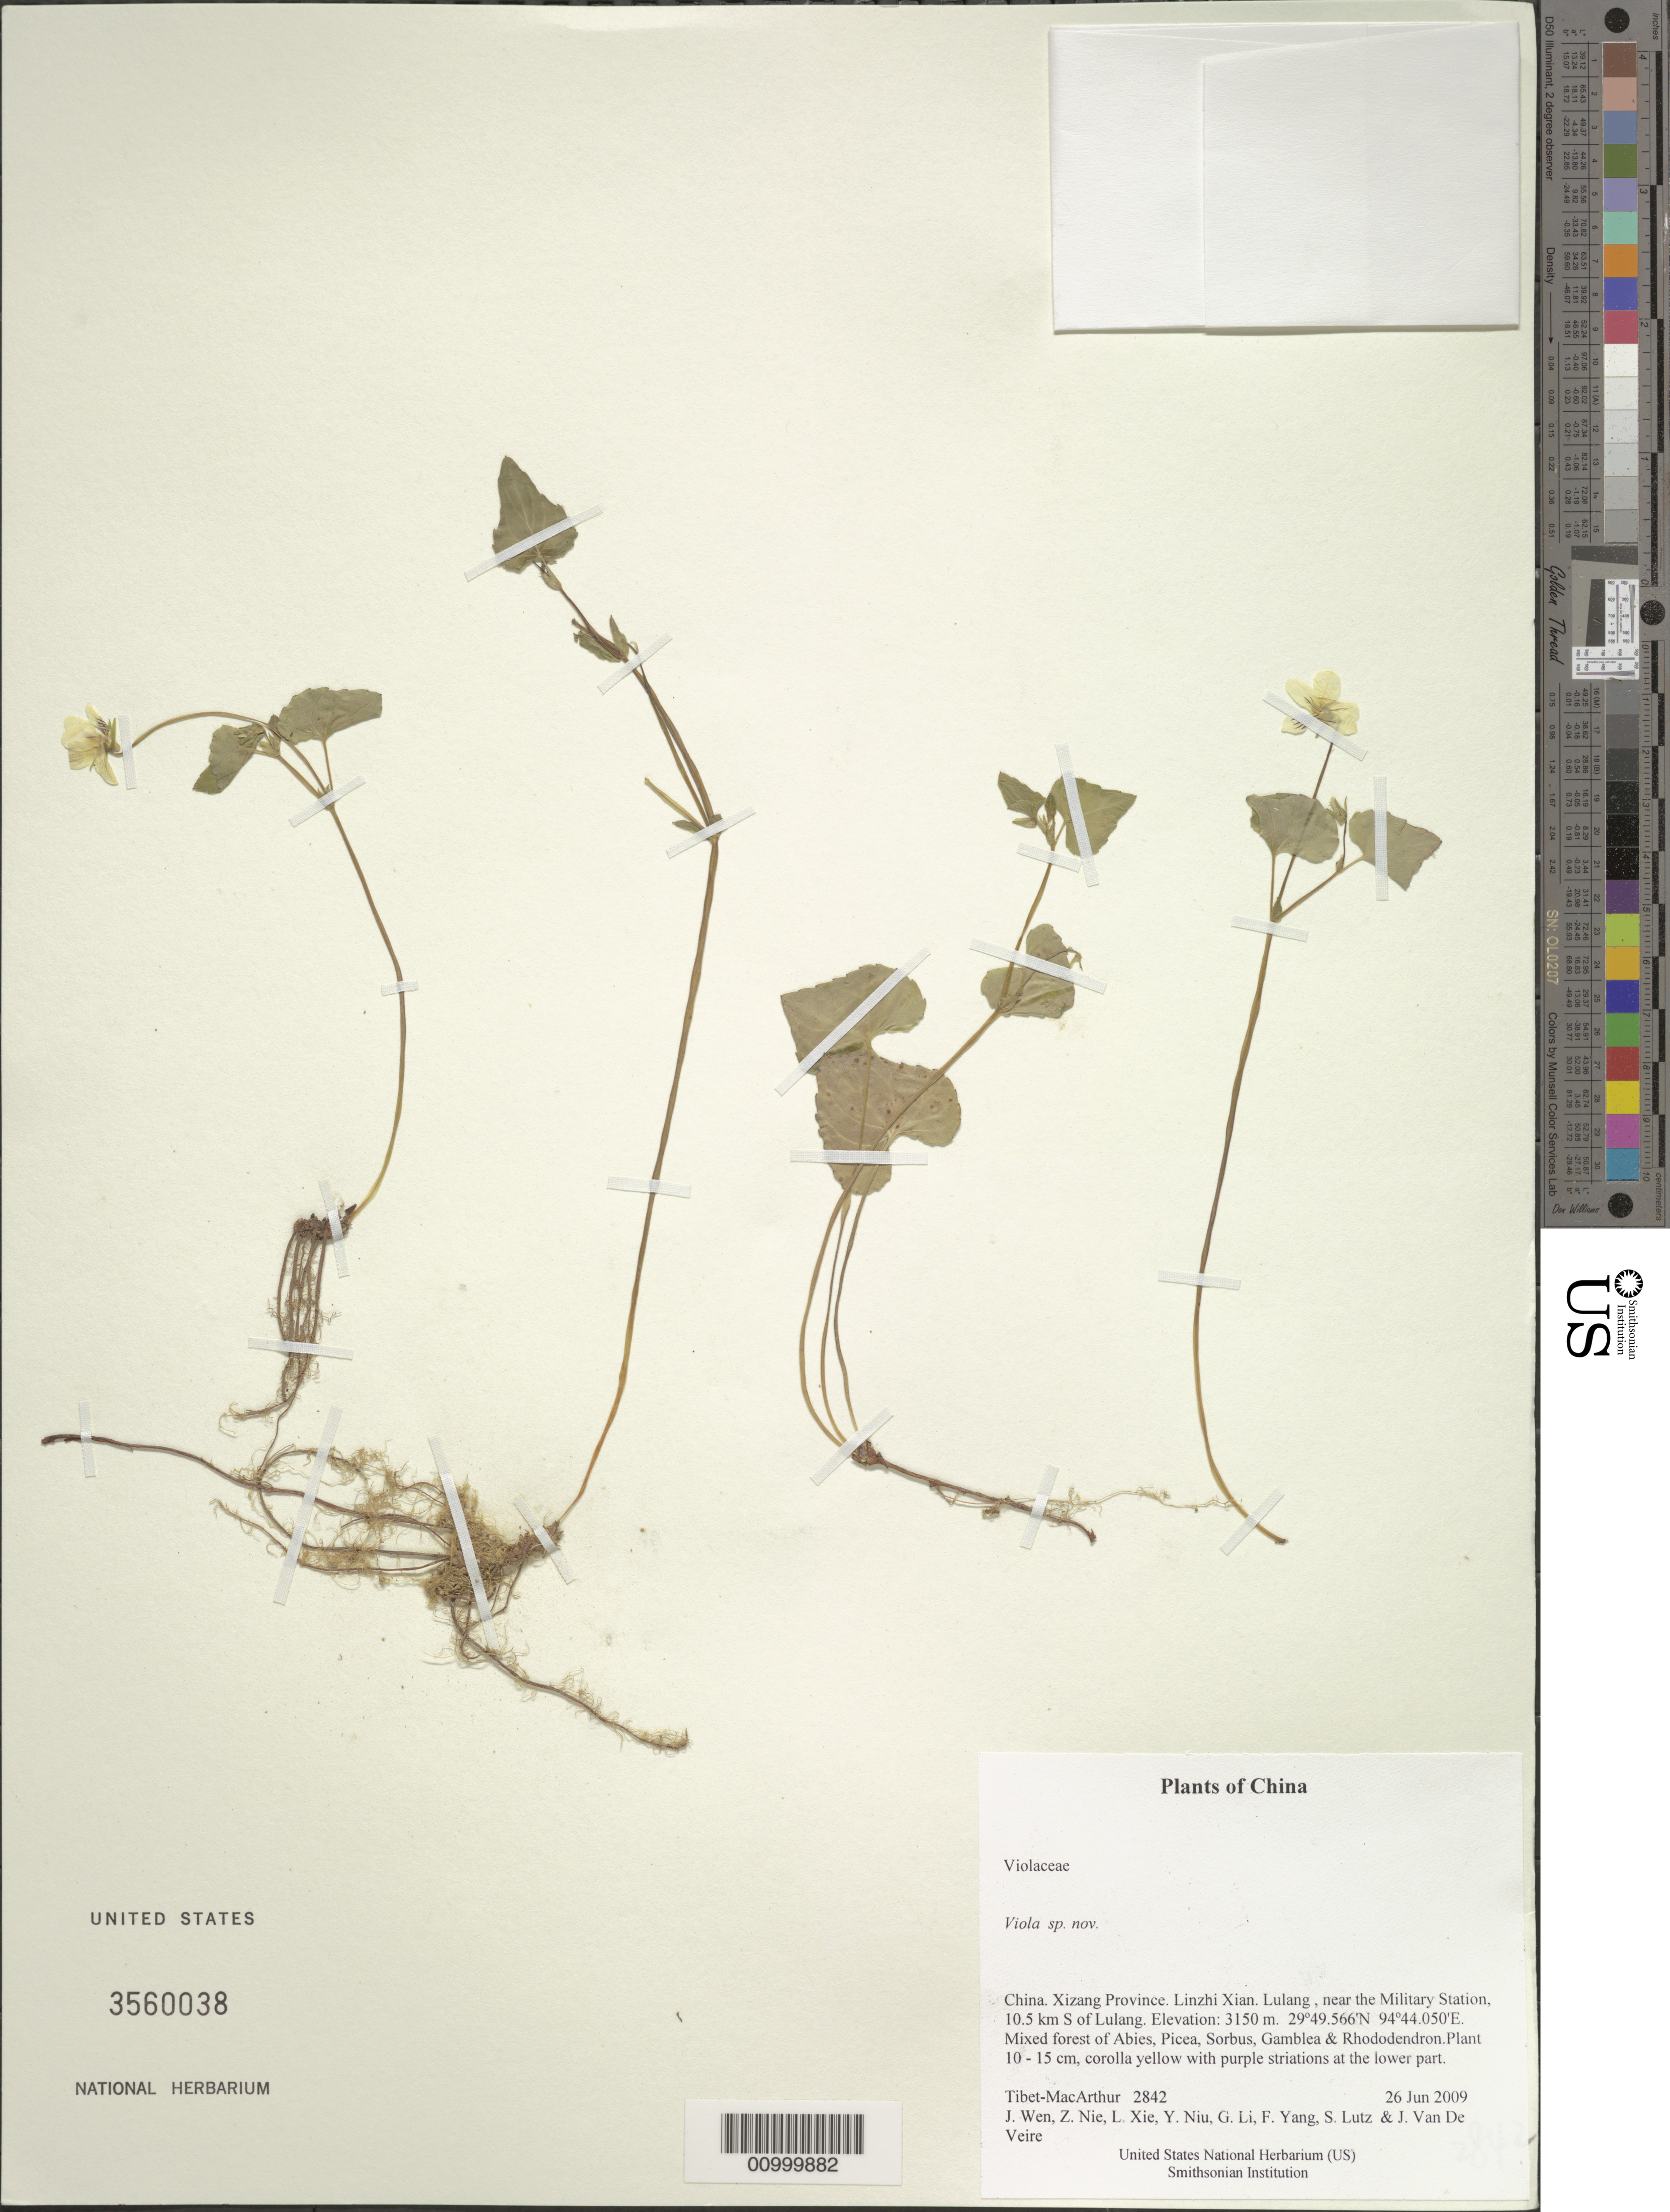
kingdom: Plantae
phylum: Tracheophyta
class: Magnoliopsida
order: Malpighiales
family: Violaceae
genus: Viola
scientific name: Viola sp. nov.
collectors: Tibet-MacArthur, J. Wen, Z. Nie, L. Xie, Y. Niu, G. Li, F. Yang, S. Lutz & J. Van De Veire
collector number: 2842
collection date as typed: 26 Jun 2009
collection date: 2009-06-26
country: China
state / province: Xizang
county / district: Linzhi Xian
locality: Lulang , near the Military Station, 10.5 km S of Lulang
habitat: Mixed forest of Abies, Picea, Sorbus, Gamblea & Rhododendron.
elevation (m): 3150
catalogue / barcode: US 3560038